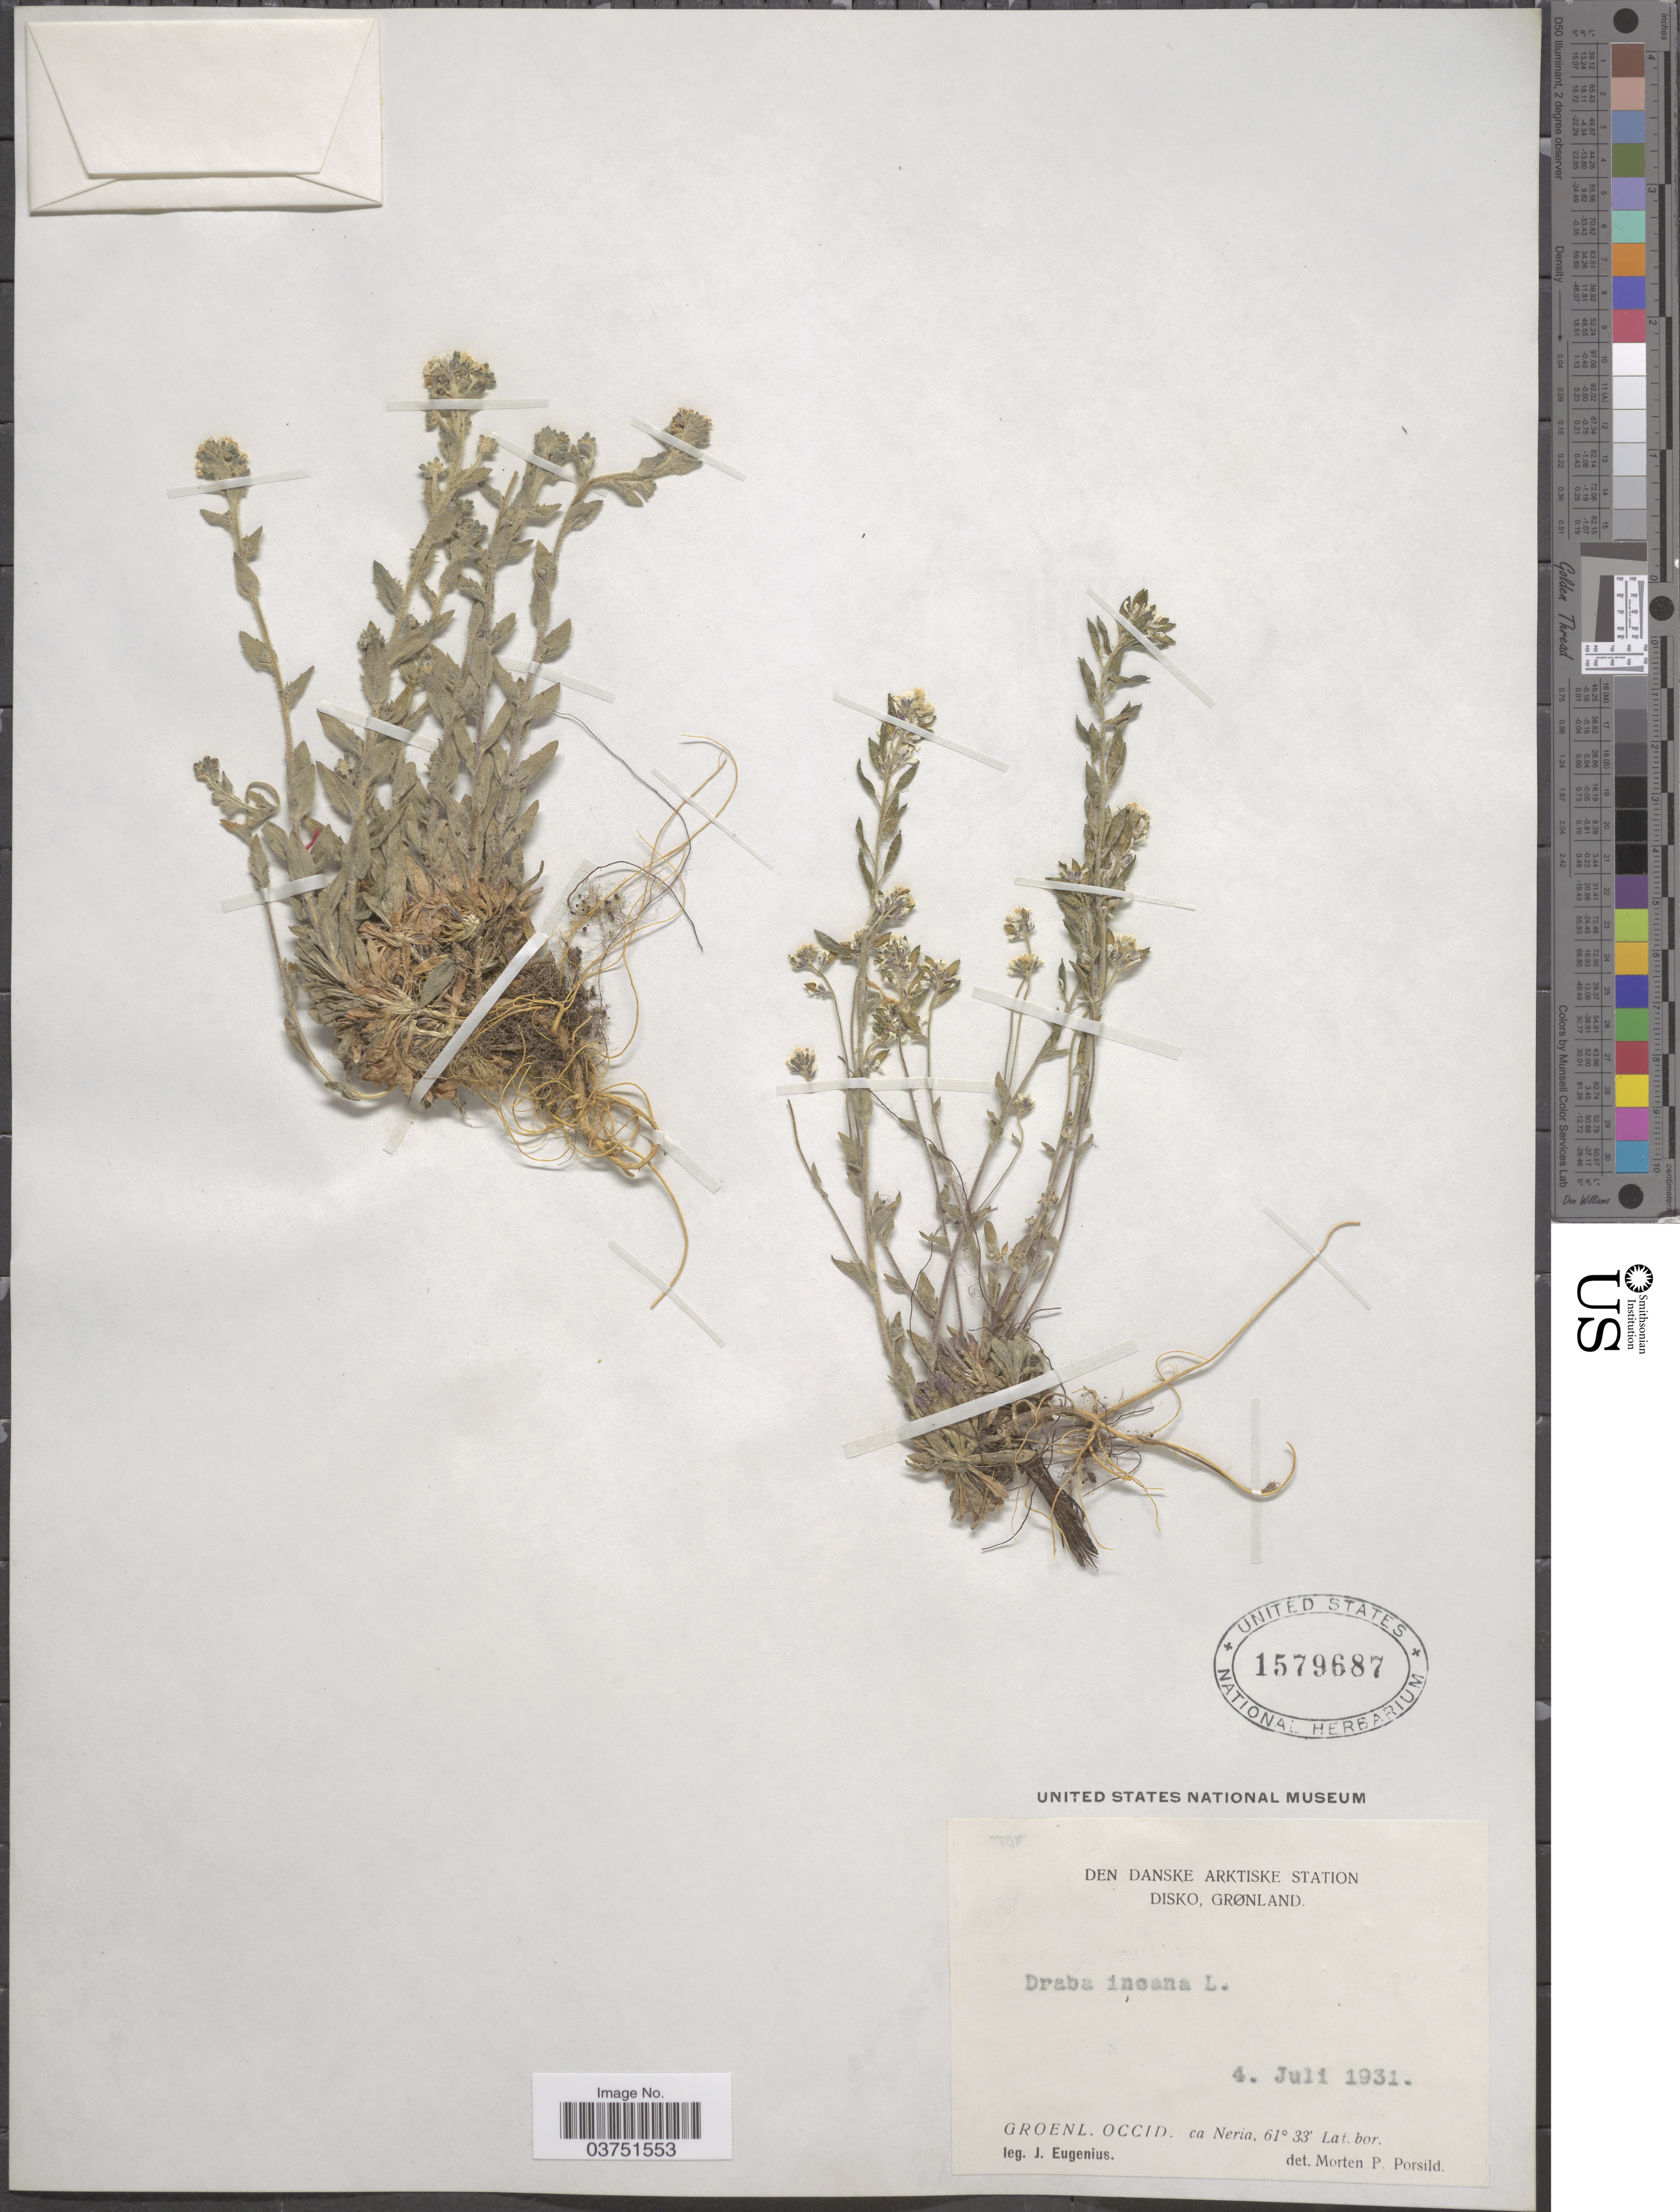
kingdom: Plantae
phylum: Tracheophyta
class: Magnoliopsida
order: Brassicales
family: Brassicaceae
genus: Draba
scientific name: Draba incana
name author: L.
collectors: J. Eugenius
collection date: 1931-07-04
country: Greenland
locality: Den Danske Arktiske Station. Disko Grønland. Groenl. Occid. ca. Neria.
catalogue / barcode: US 1579687